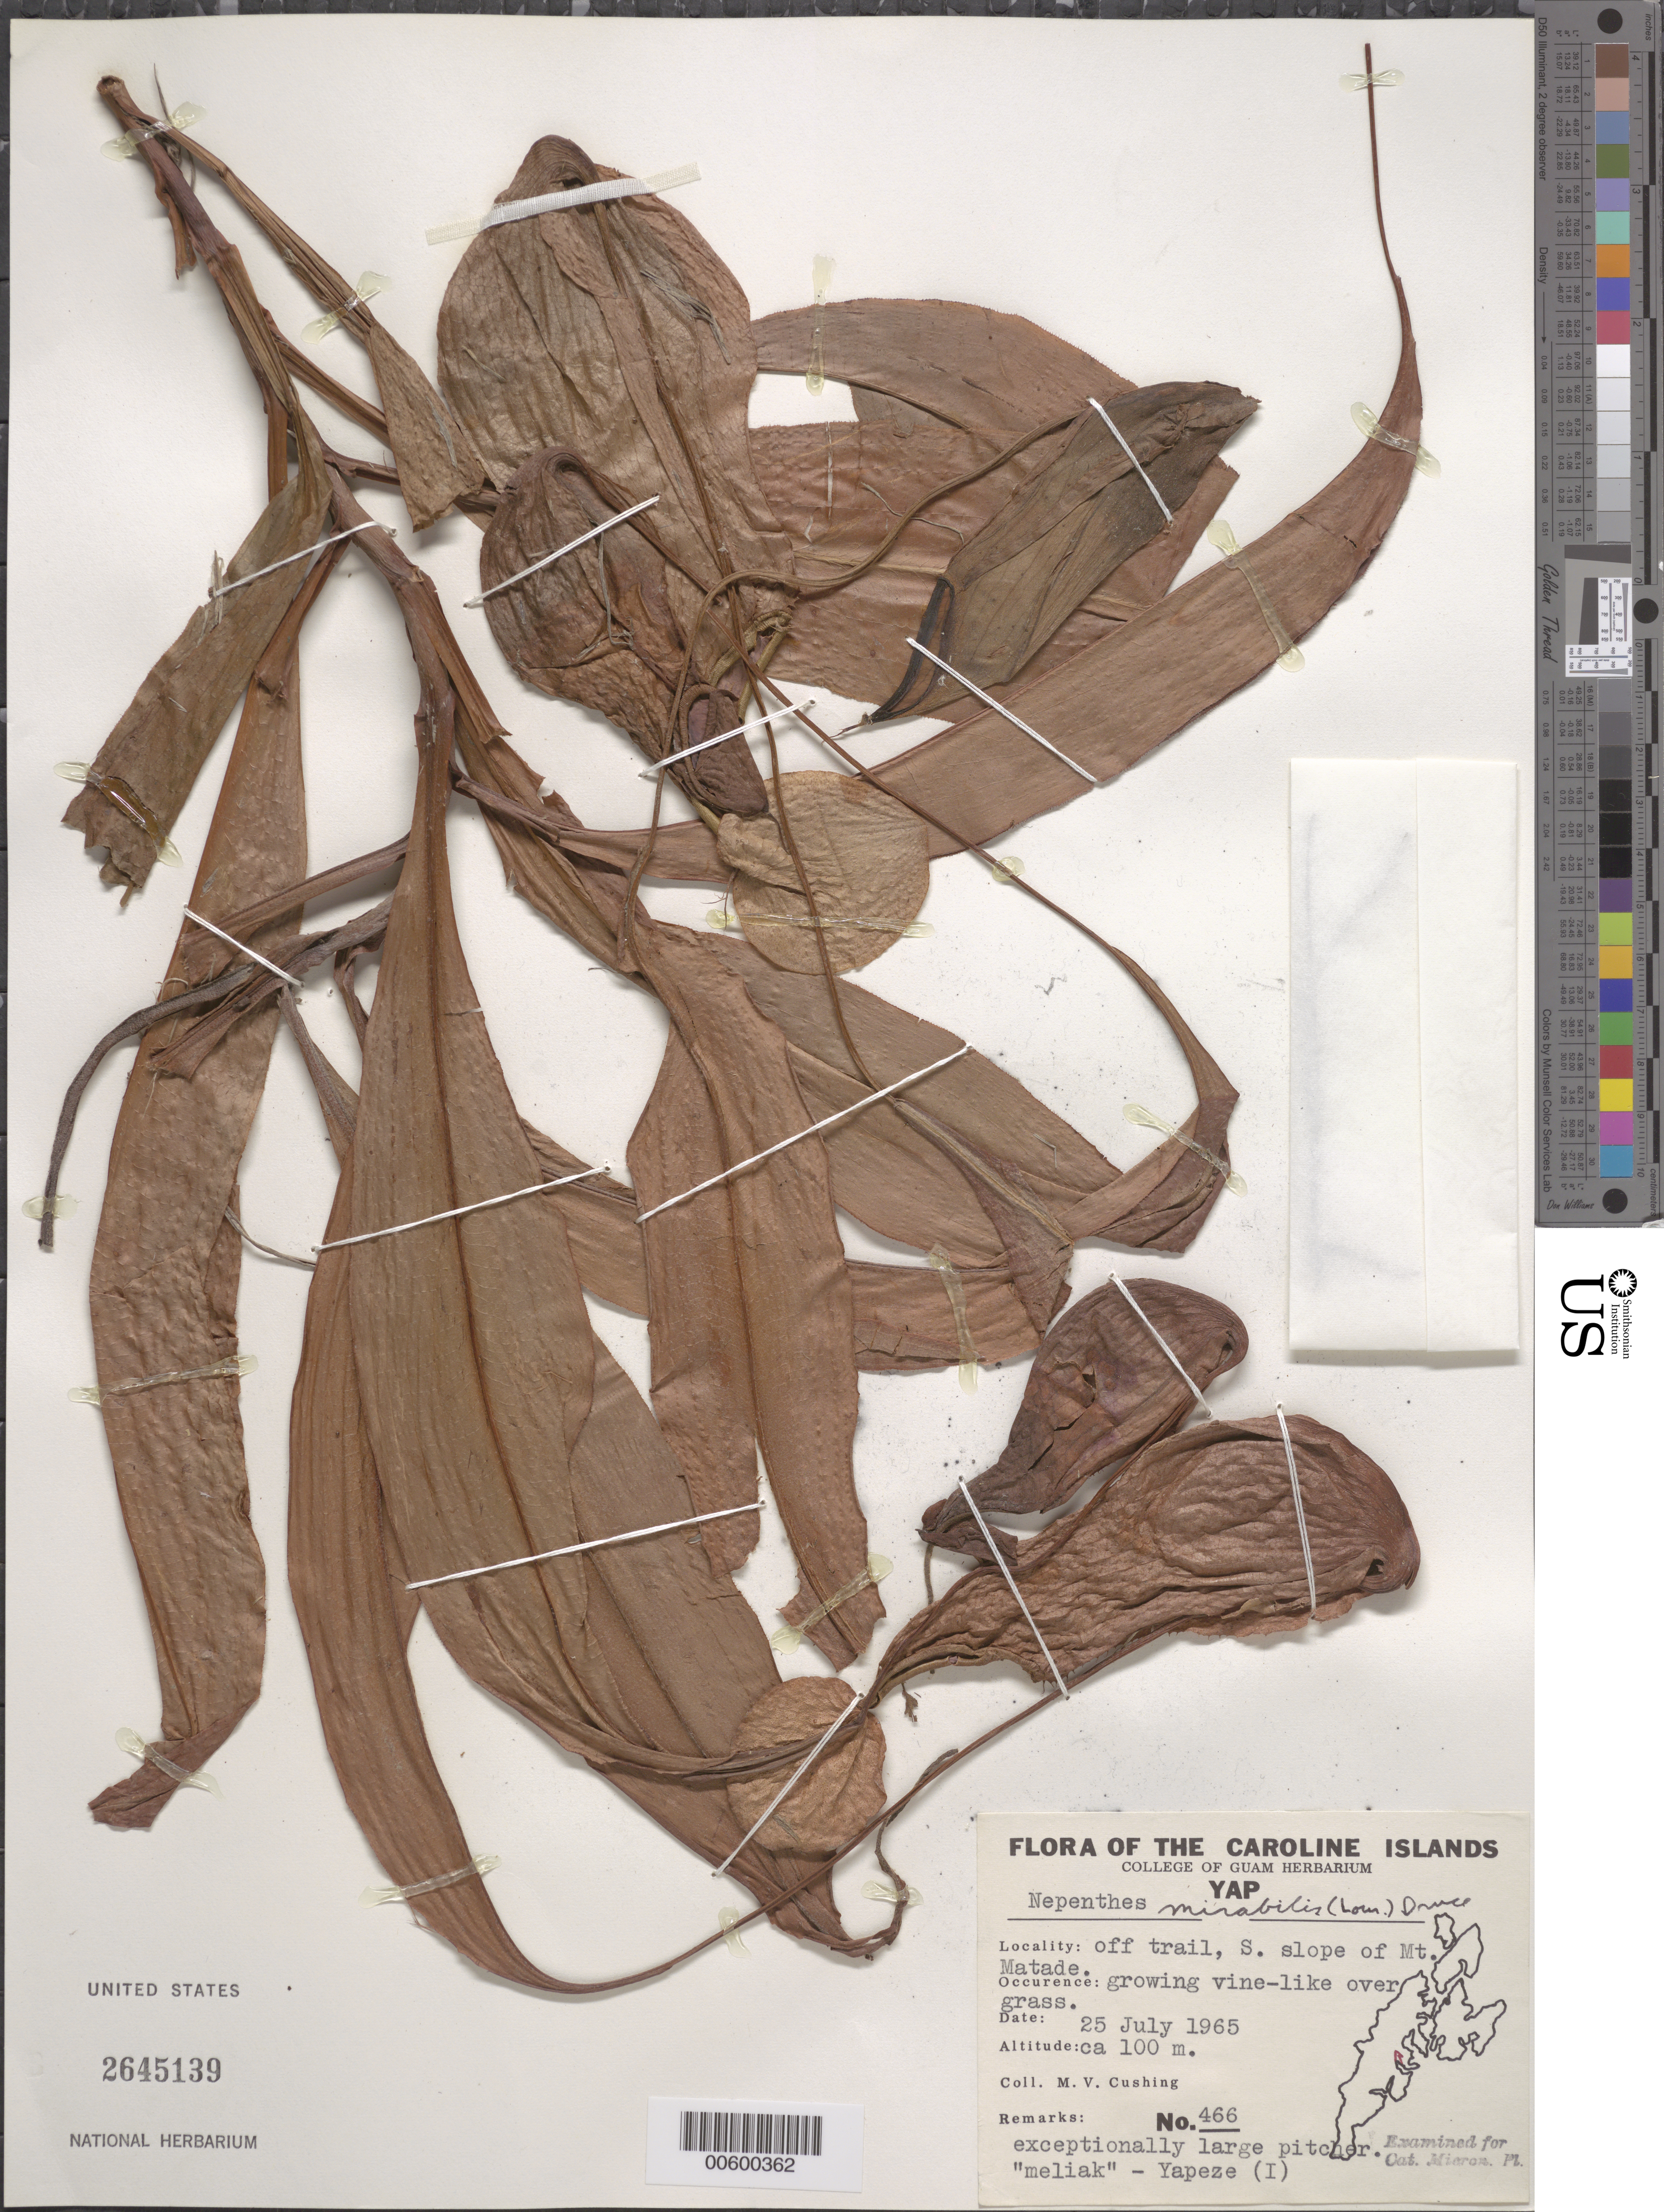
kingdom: Plantae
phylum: Tracheophyta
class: Magnoliopsida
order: Caryophyllales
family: Nepenthaceae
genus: Nepenthes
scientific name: Nepenthes mirabilis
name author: (Lour.) Druce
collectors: M. V. Cushing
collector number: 466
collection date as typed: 25 Jul 1965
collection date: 1965-07-25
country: Micronesia, Federated States of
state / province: Yap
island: Yap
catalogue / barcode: US 2645139